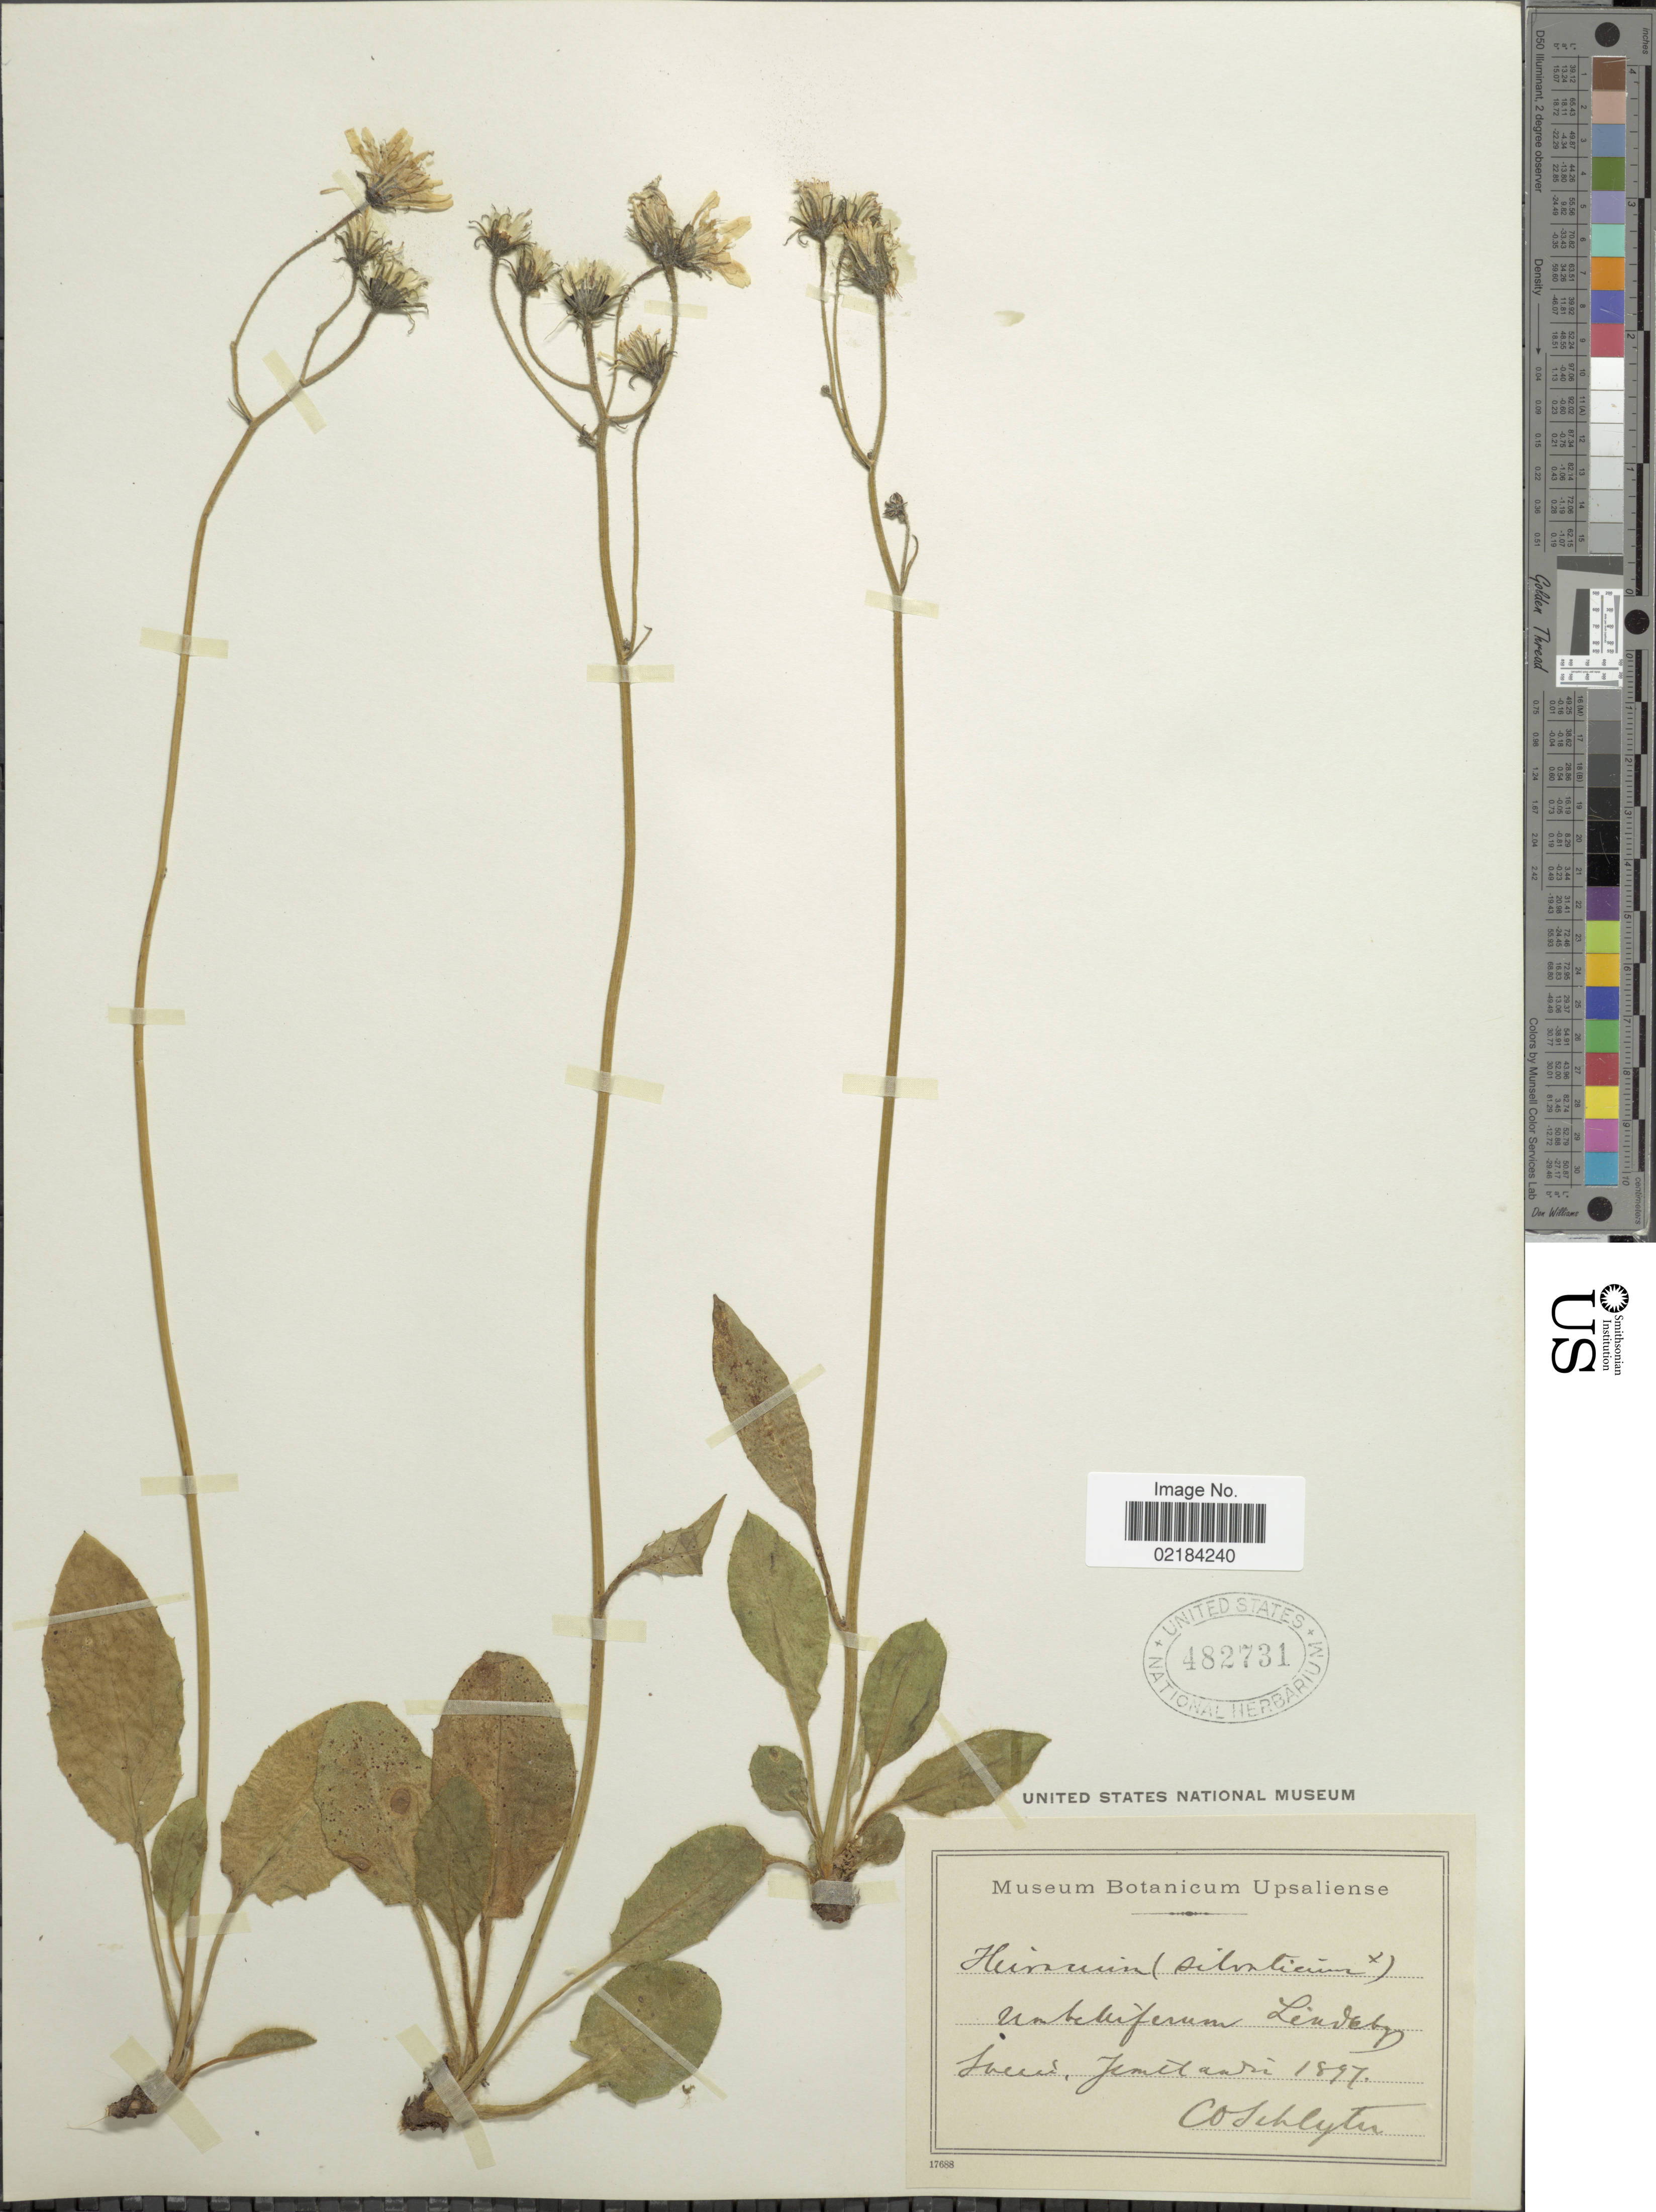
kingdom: Plantae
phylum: Tracheophyta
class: Magnoliopsida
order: Asterales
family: Asteraceae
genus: Hieracium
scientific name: Hieracium sylvaticum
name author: (L.) Gouan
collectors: C. Schlyter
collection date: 1897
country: Sweden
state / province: Jämtland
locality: Jemtlamdia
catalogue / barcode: US 482731